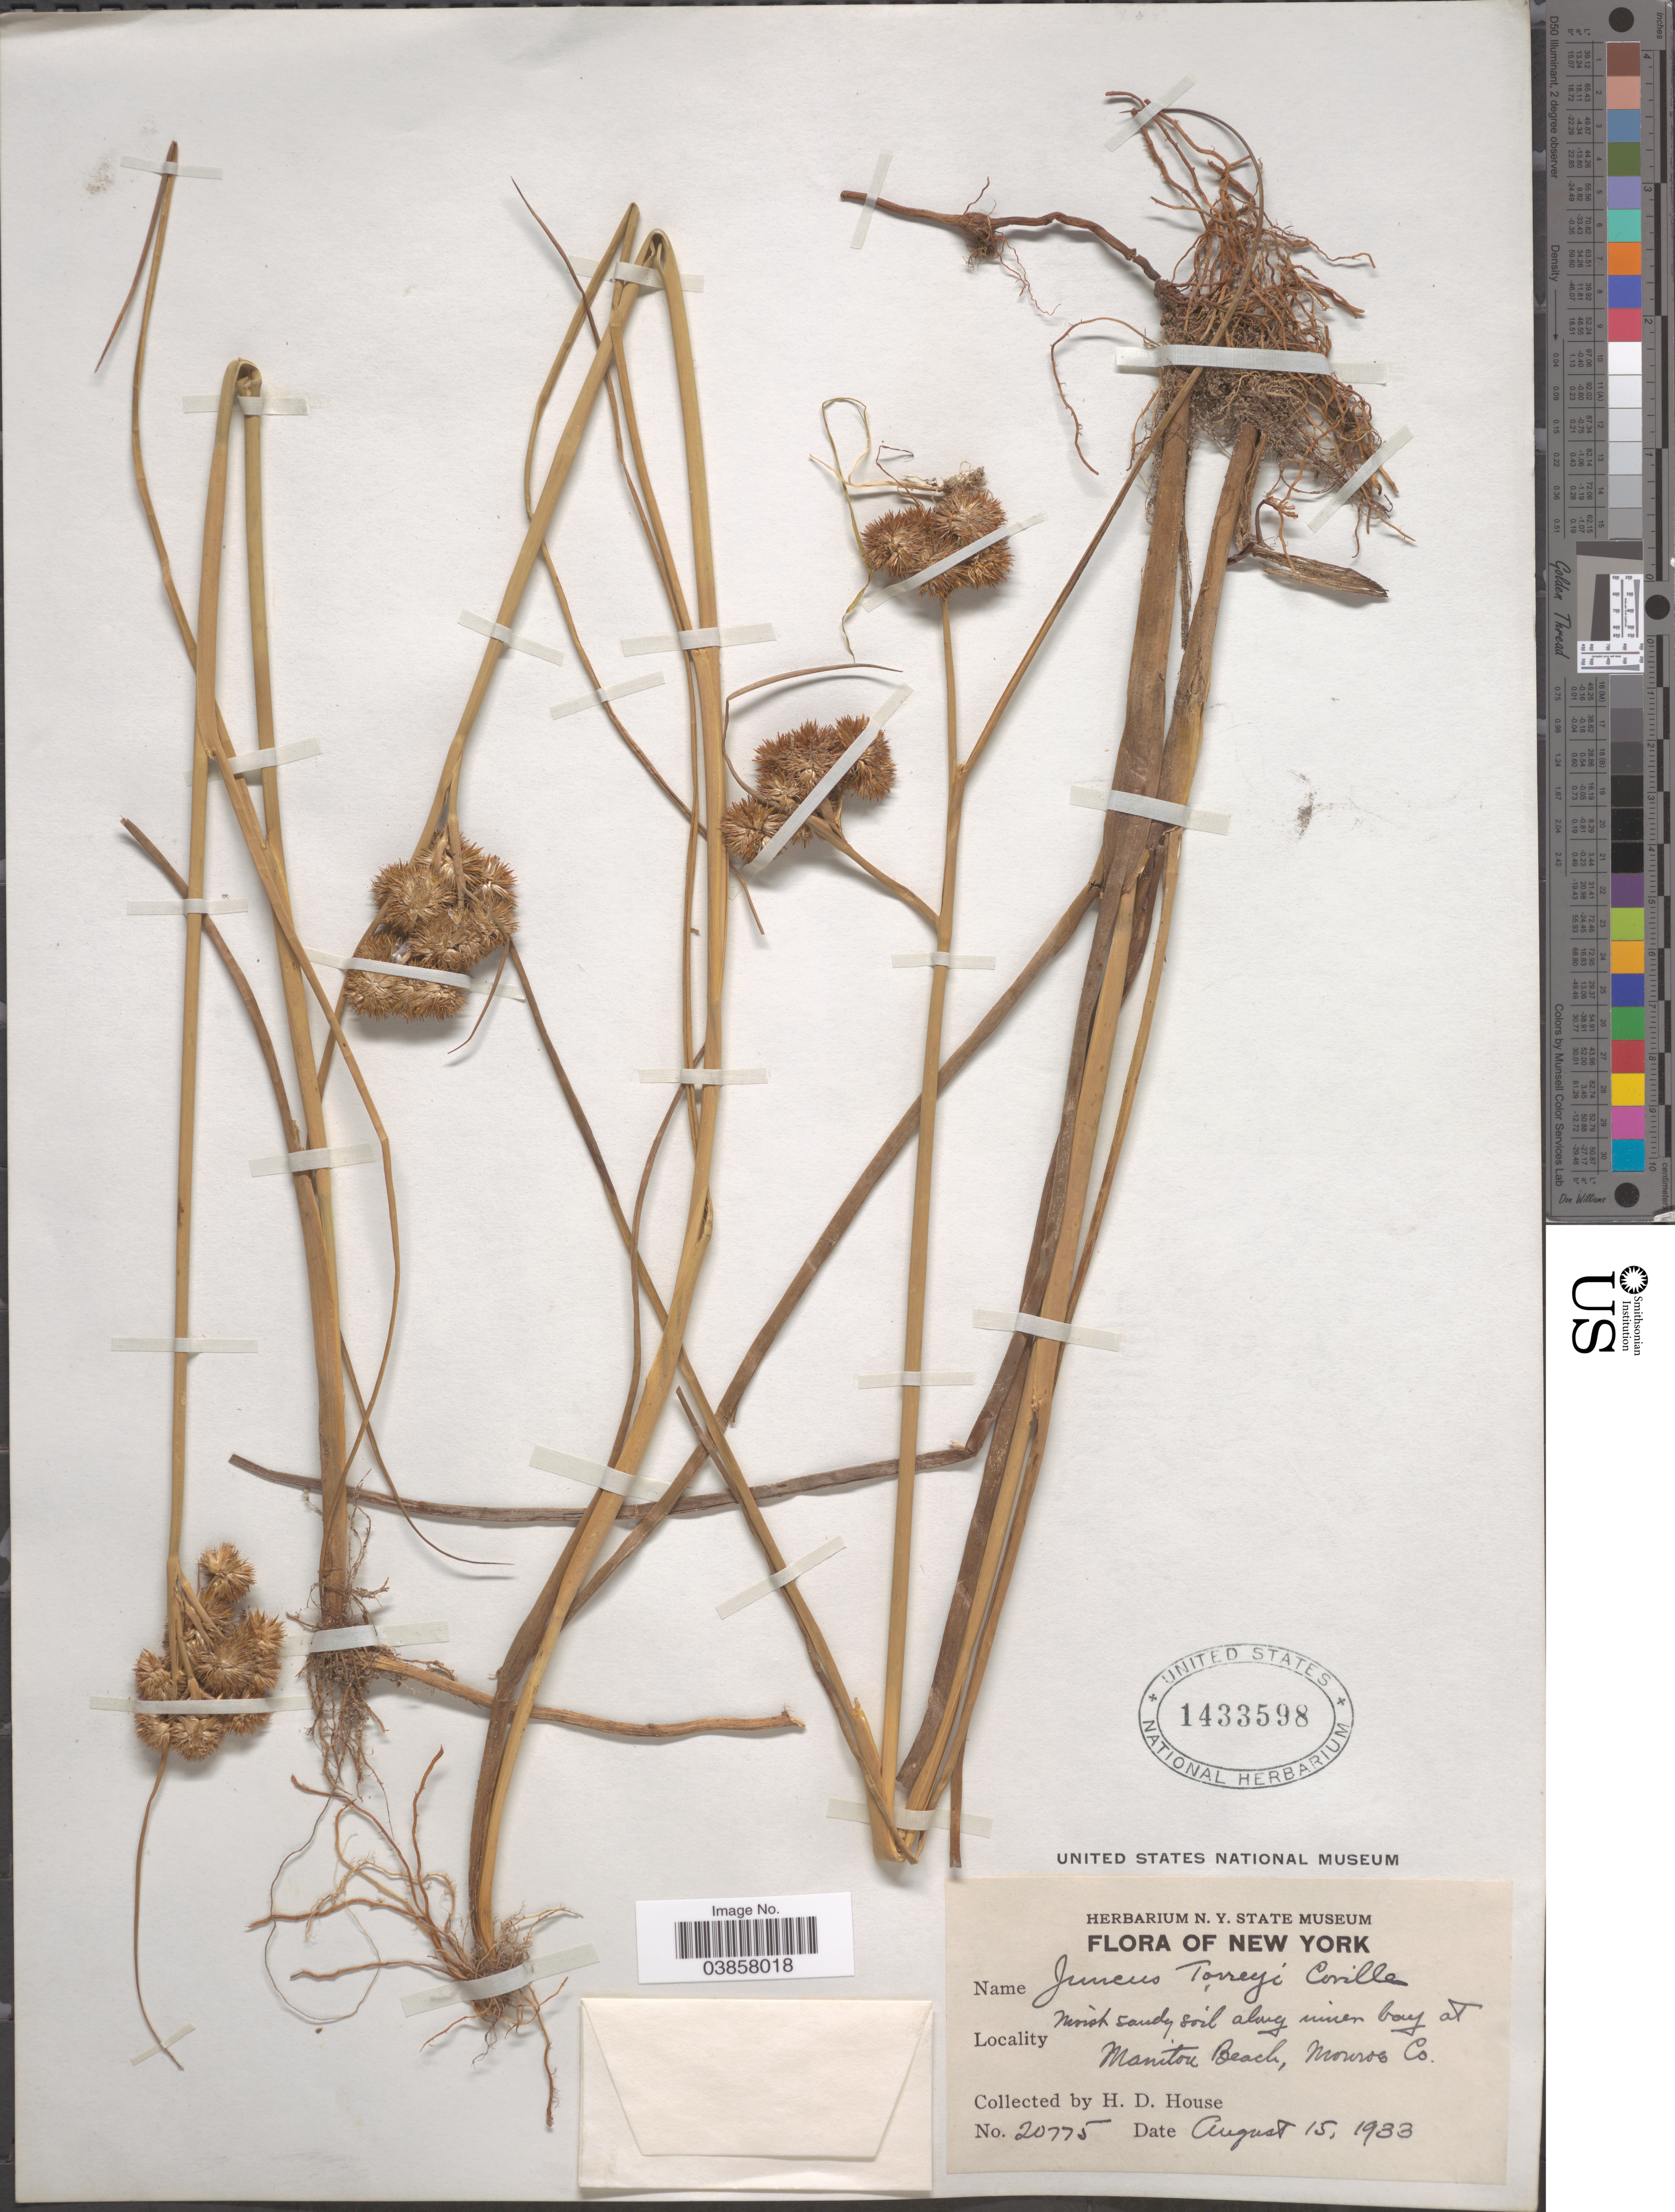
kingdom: Plantae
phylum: Tracheophyta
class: Liliopsida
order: Poales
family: Juncaceae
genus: Juncus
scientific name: Juncus torreyi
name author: Coville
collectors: H. D. House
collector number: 20775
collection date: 1933-08-15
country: United States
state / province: New York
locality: Along miner bay at Manitou Beach, Monroe Co.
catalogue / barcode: US 1433598